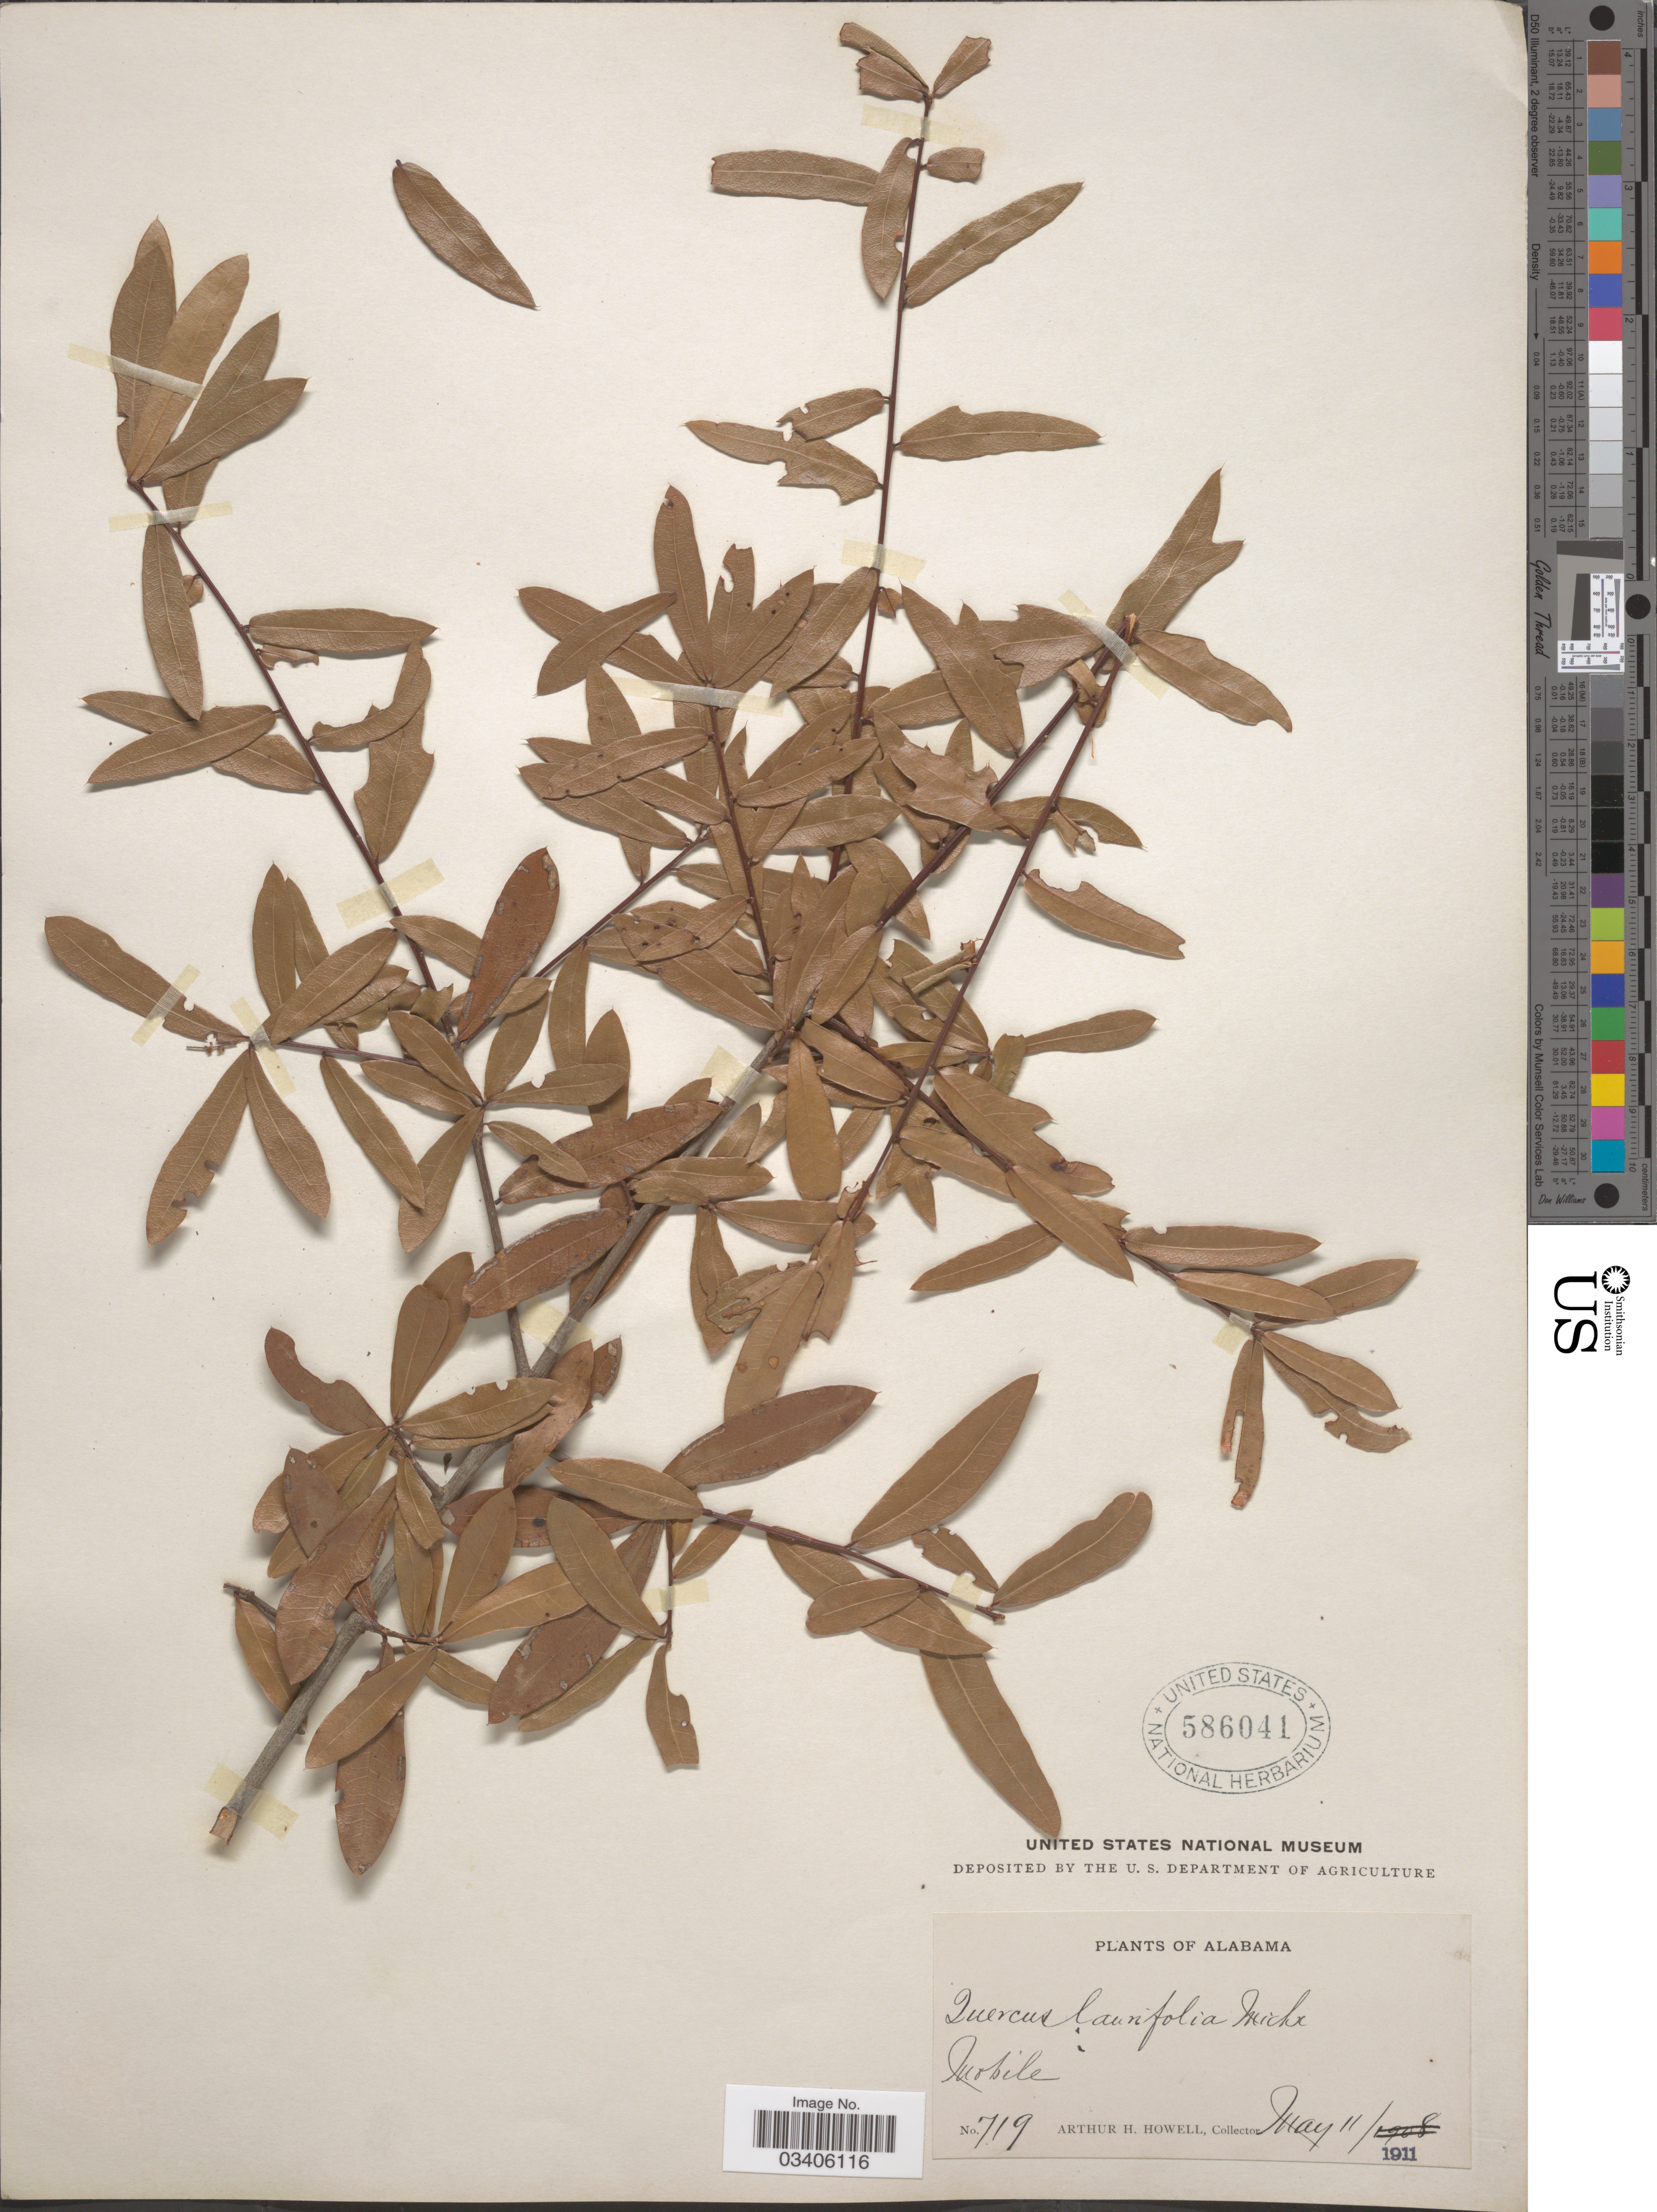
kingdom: Plantae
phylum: Tracheophyta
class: Magnoliopsida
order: Fagales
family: Fagaceae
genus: Quercus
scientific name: Quercus laurifolia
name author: Michx.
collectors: A. H. Howell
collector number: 719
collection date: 1911-05-11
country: United States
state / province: Alabama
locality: Mobile.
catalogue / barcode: US 586041